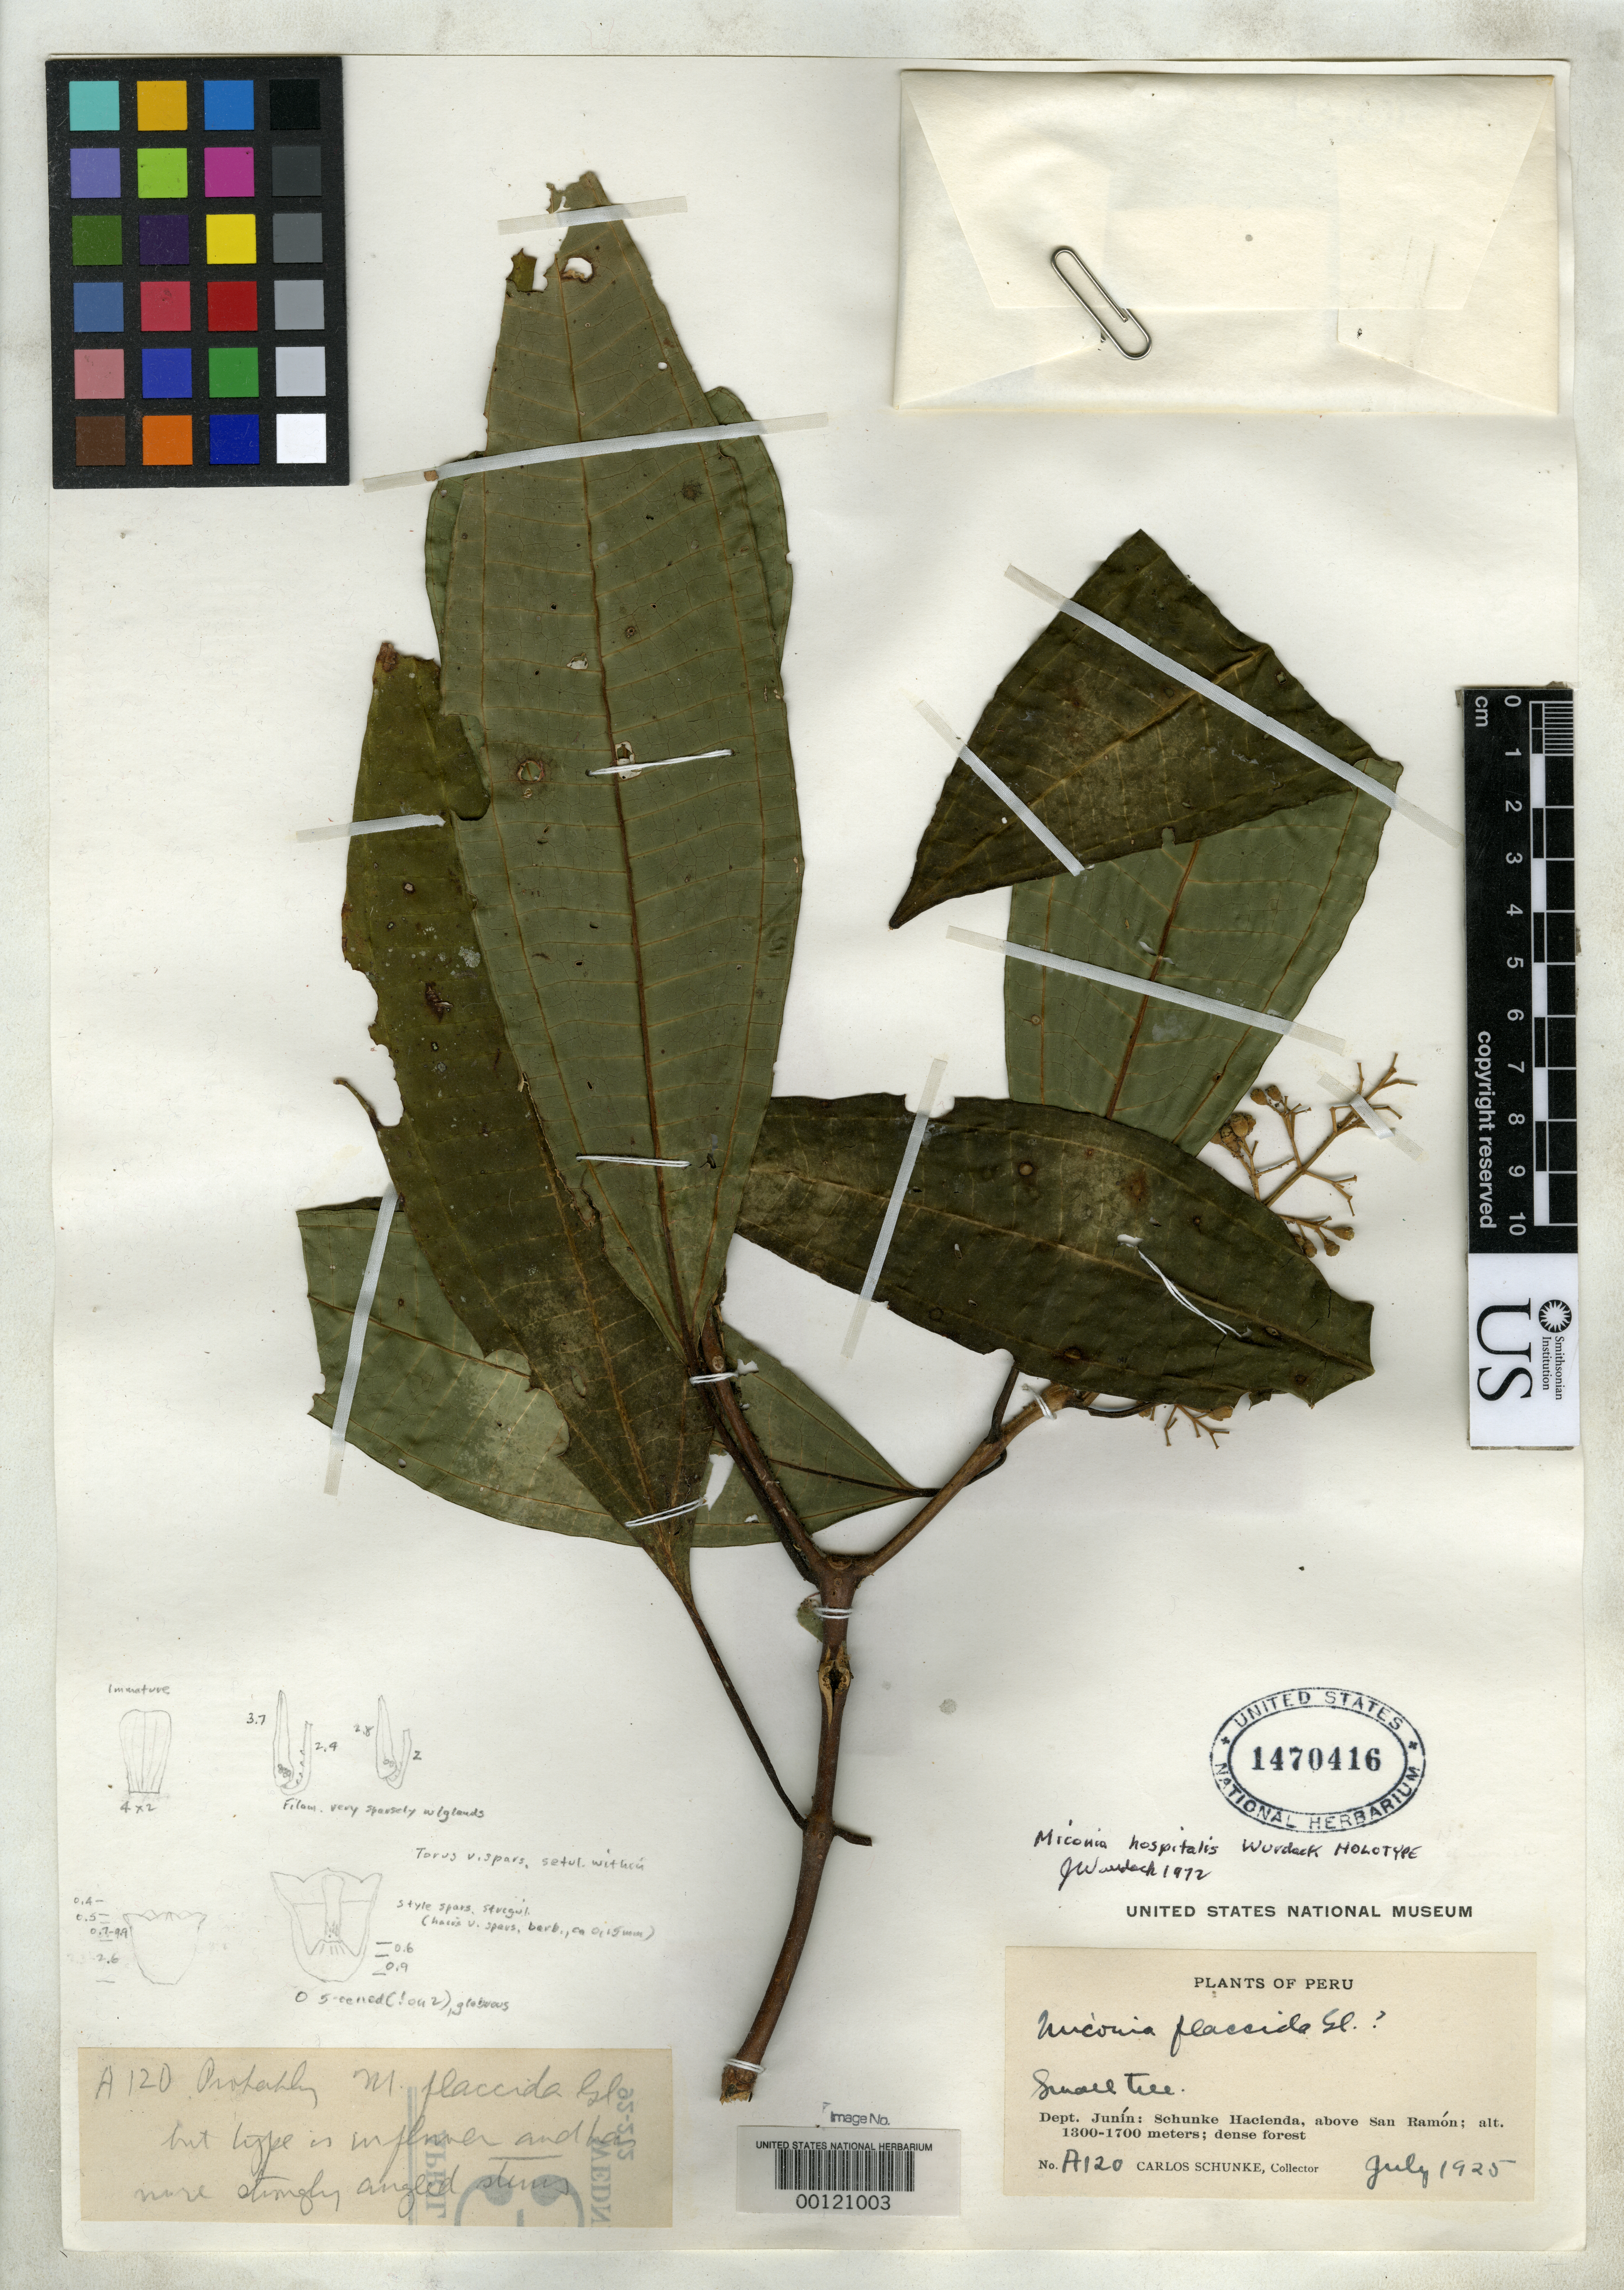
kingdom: Plantae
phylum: Tracheophyta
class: Magnoliopsida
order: Myrtales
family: Melastomataceae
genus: Miconia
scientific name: Miconia hospitalis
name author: Wurdack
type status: Holotype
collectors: C. Schunke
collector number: A 120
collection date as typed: Jul 1925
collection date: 1925-07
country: Peru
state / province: Junín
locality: Schunke Hacienda, above San Ramon.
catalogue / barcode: US 1470416